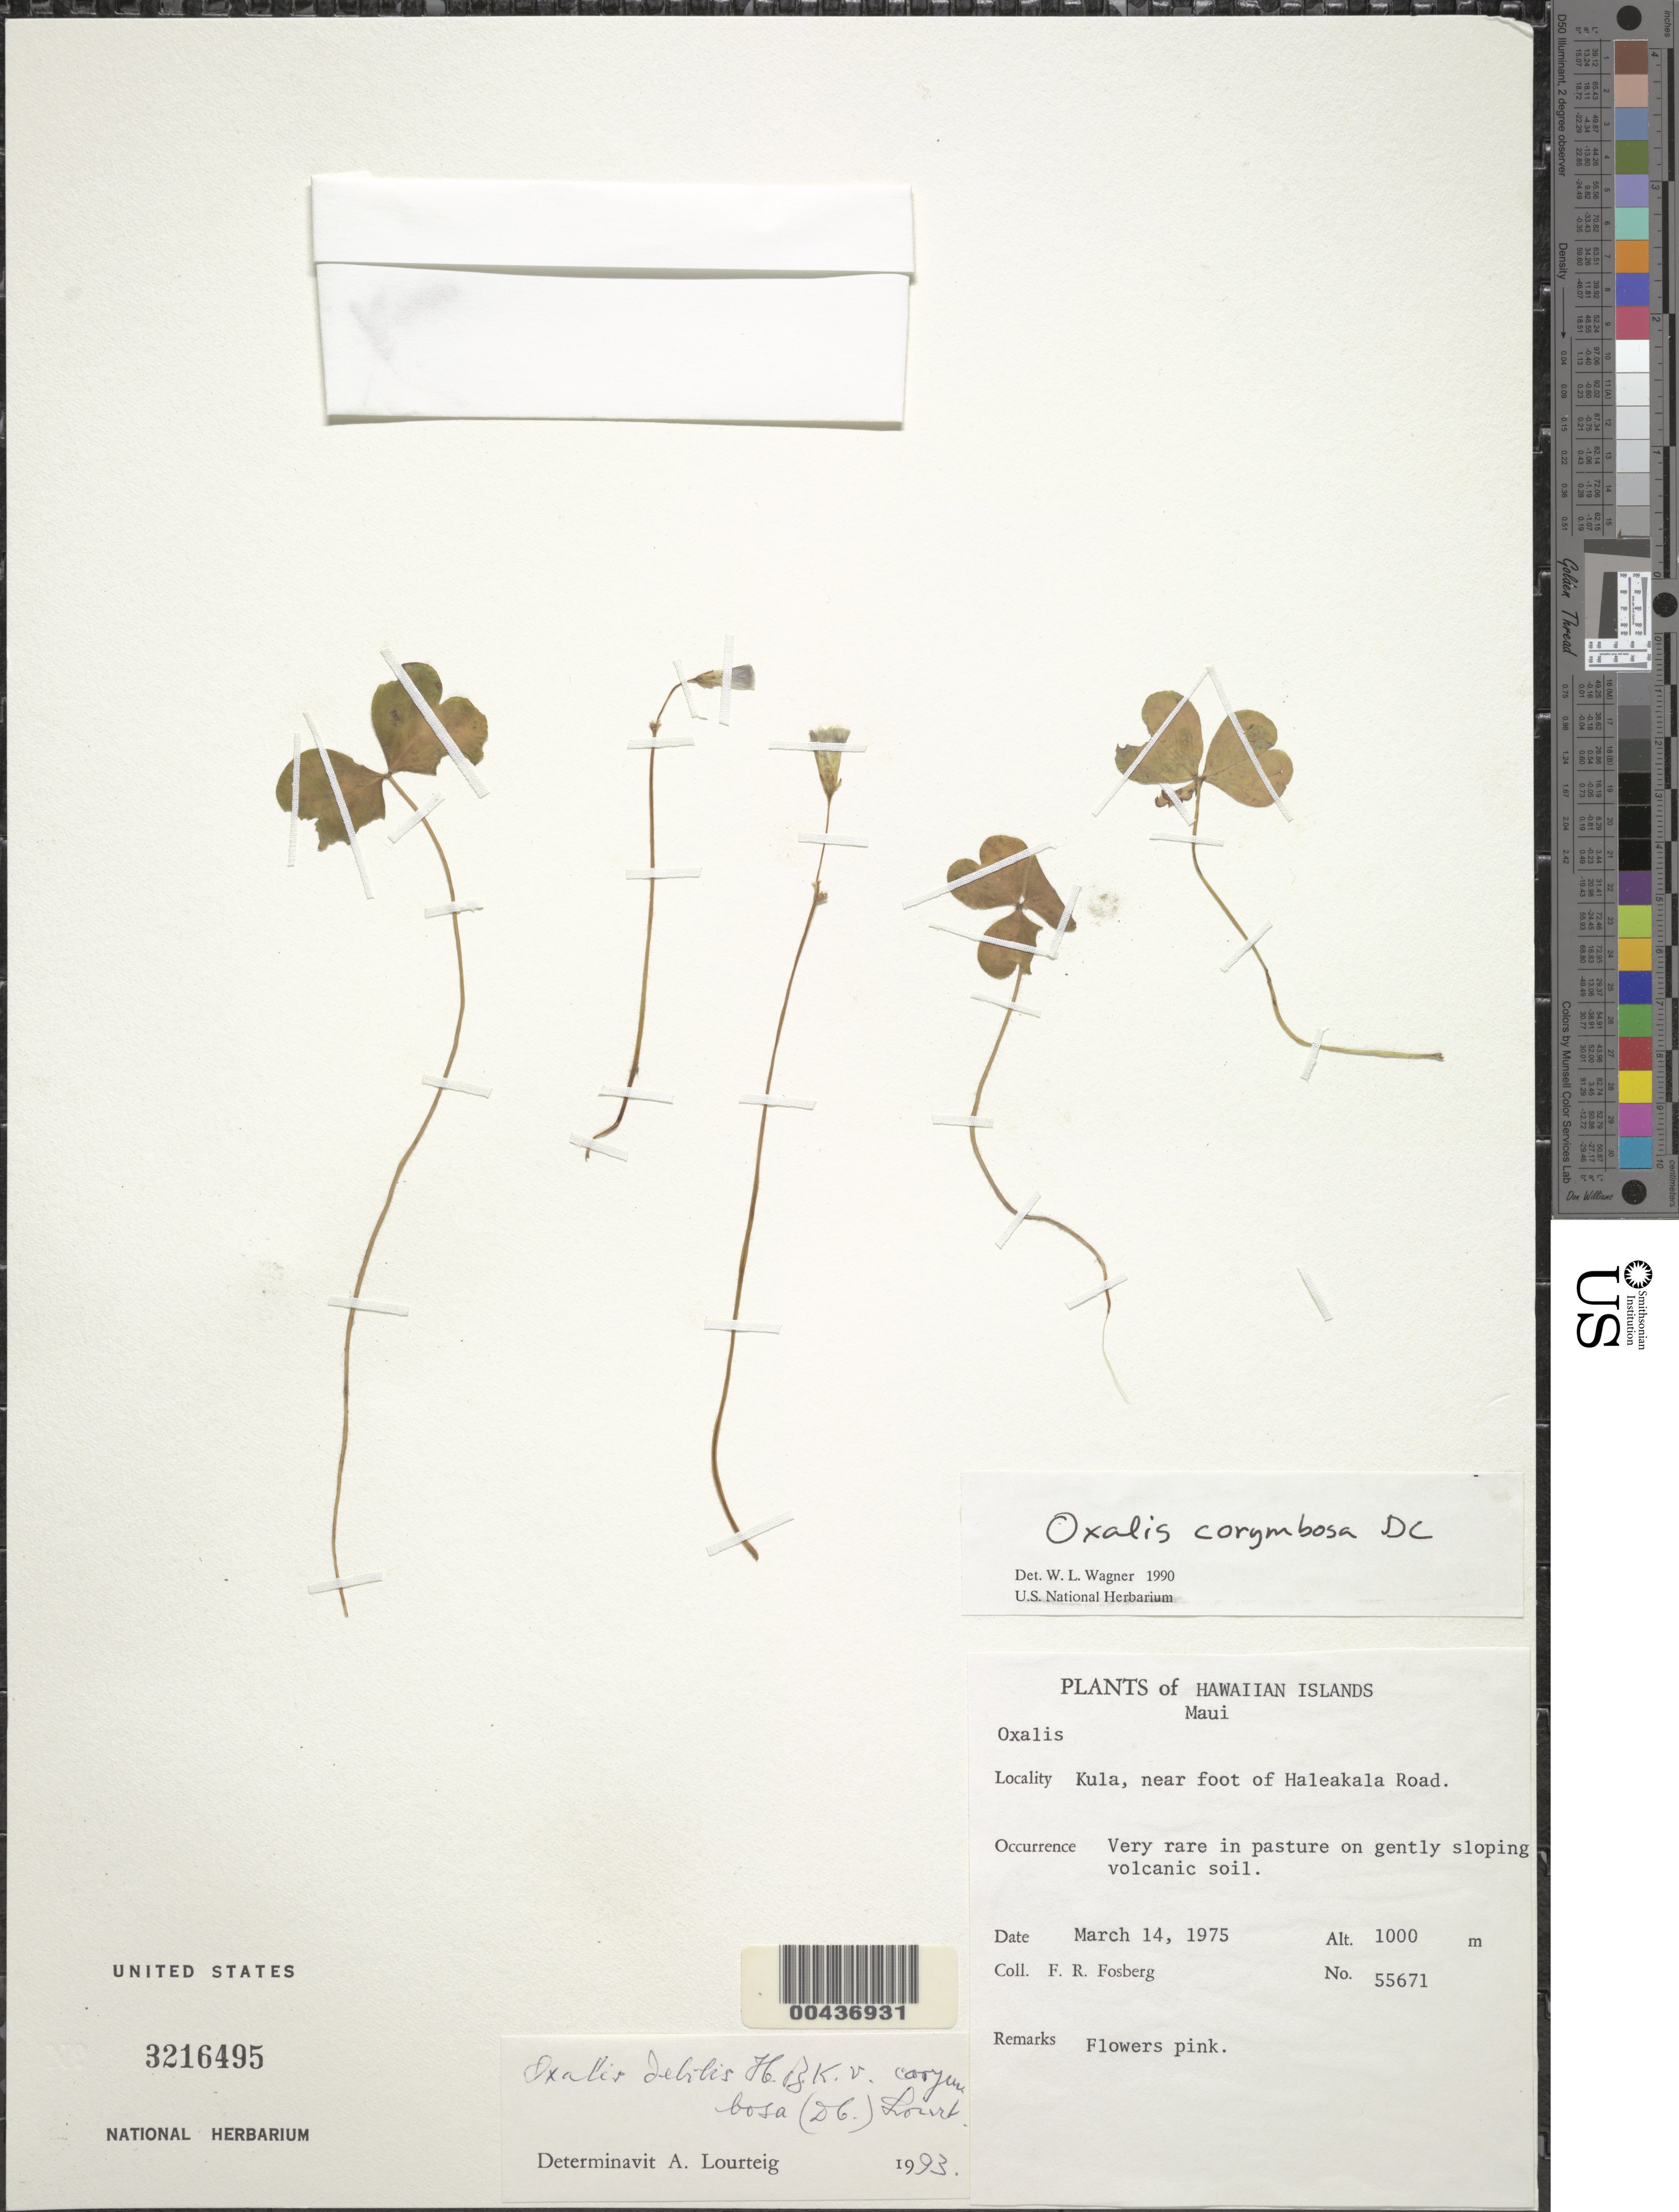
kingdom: Plantae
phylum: Tracheophyta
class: Magnoliopsida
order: Oxalidales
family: Oxalidaceae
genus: Oxalis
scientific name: Oxalis debilis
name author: Kunth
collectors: F. R. Fosberg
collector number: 55671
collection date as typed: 14 Mar 1975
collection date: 1975-03-14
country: United States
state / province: Hawaii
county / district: Maui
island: Maui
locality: Kula, near foot of Haleakala Road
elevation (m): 1000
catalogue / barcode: US 3216495